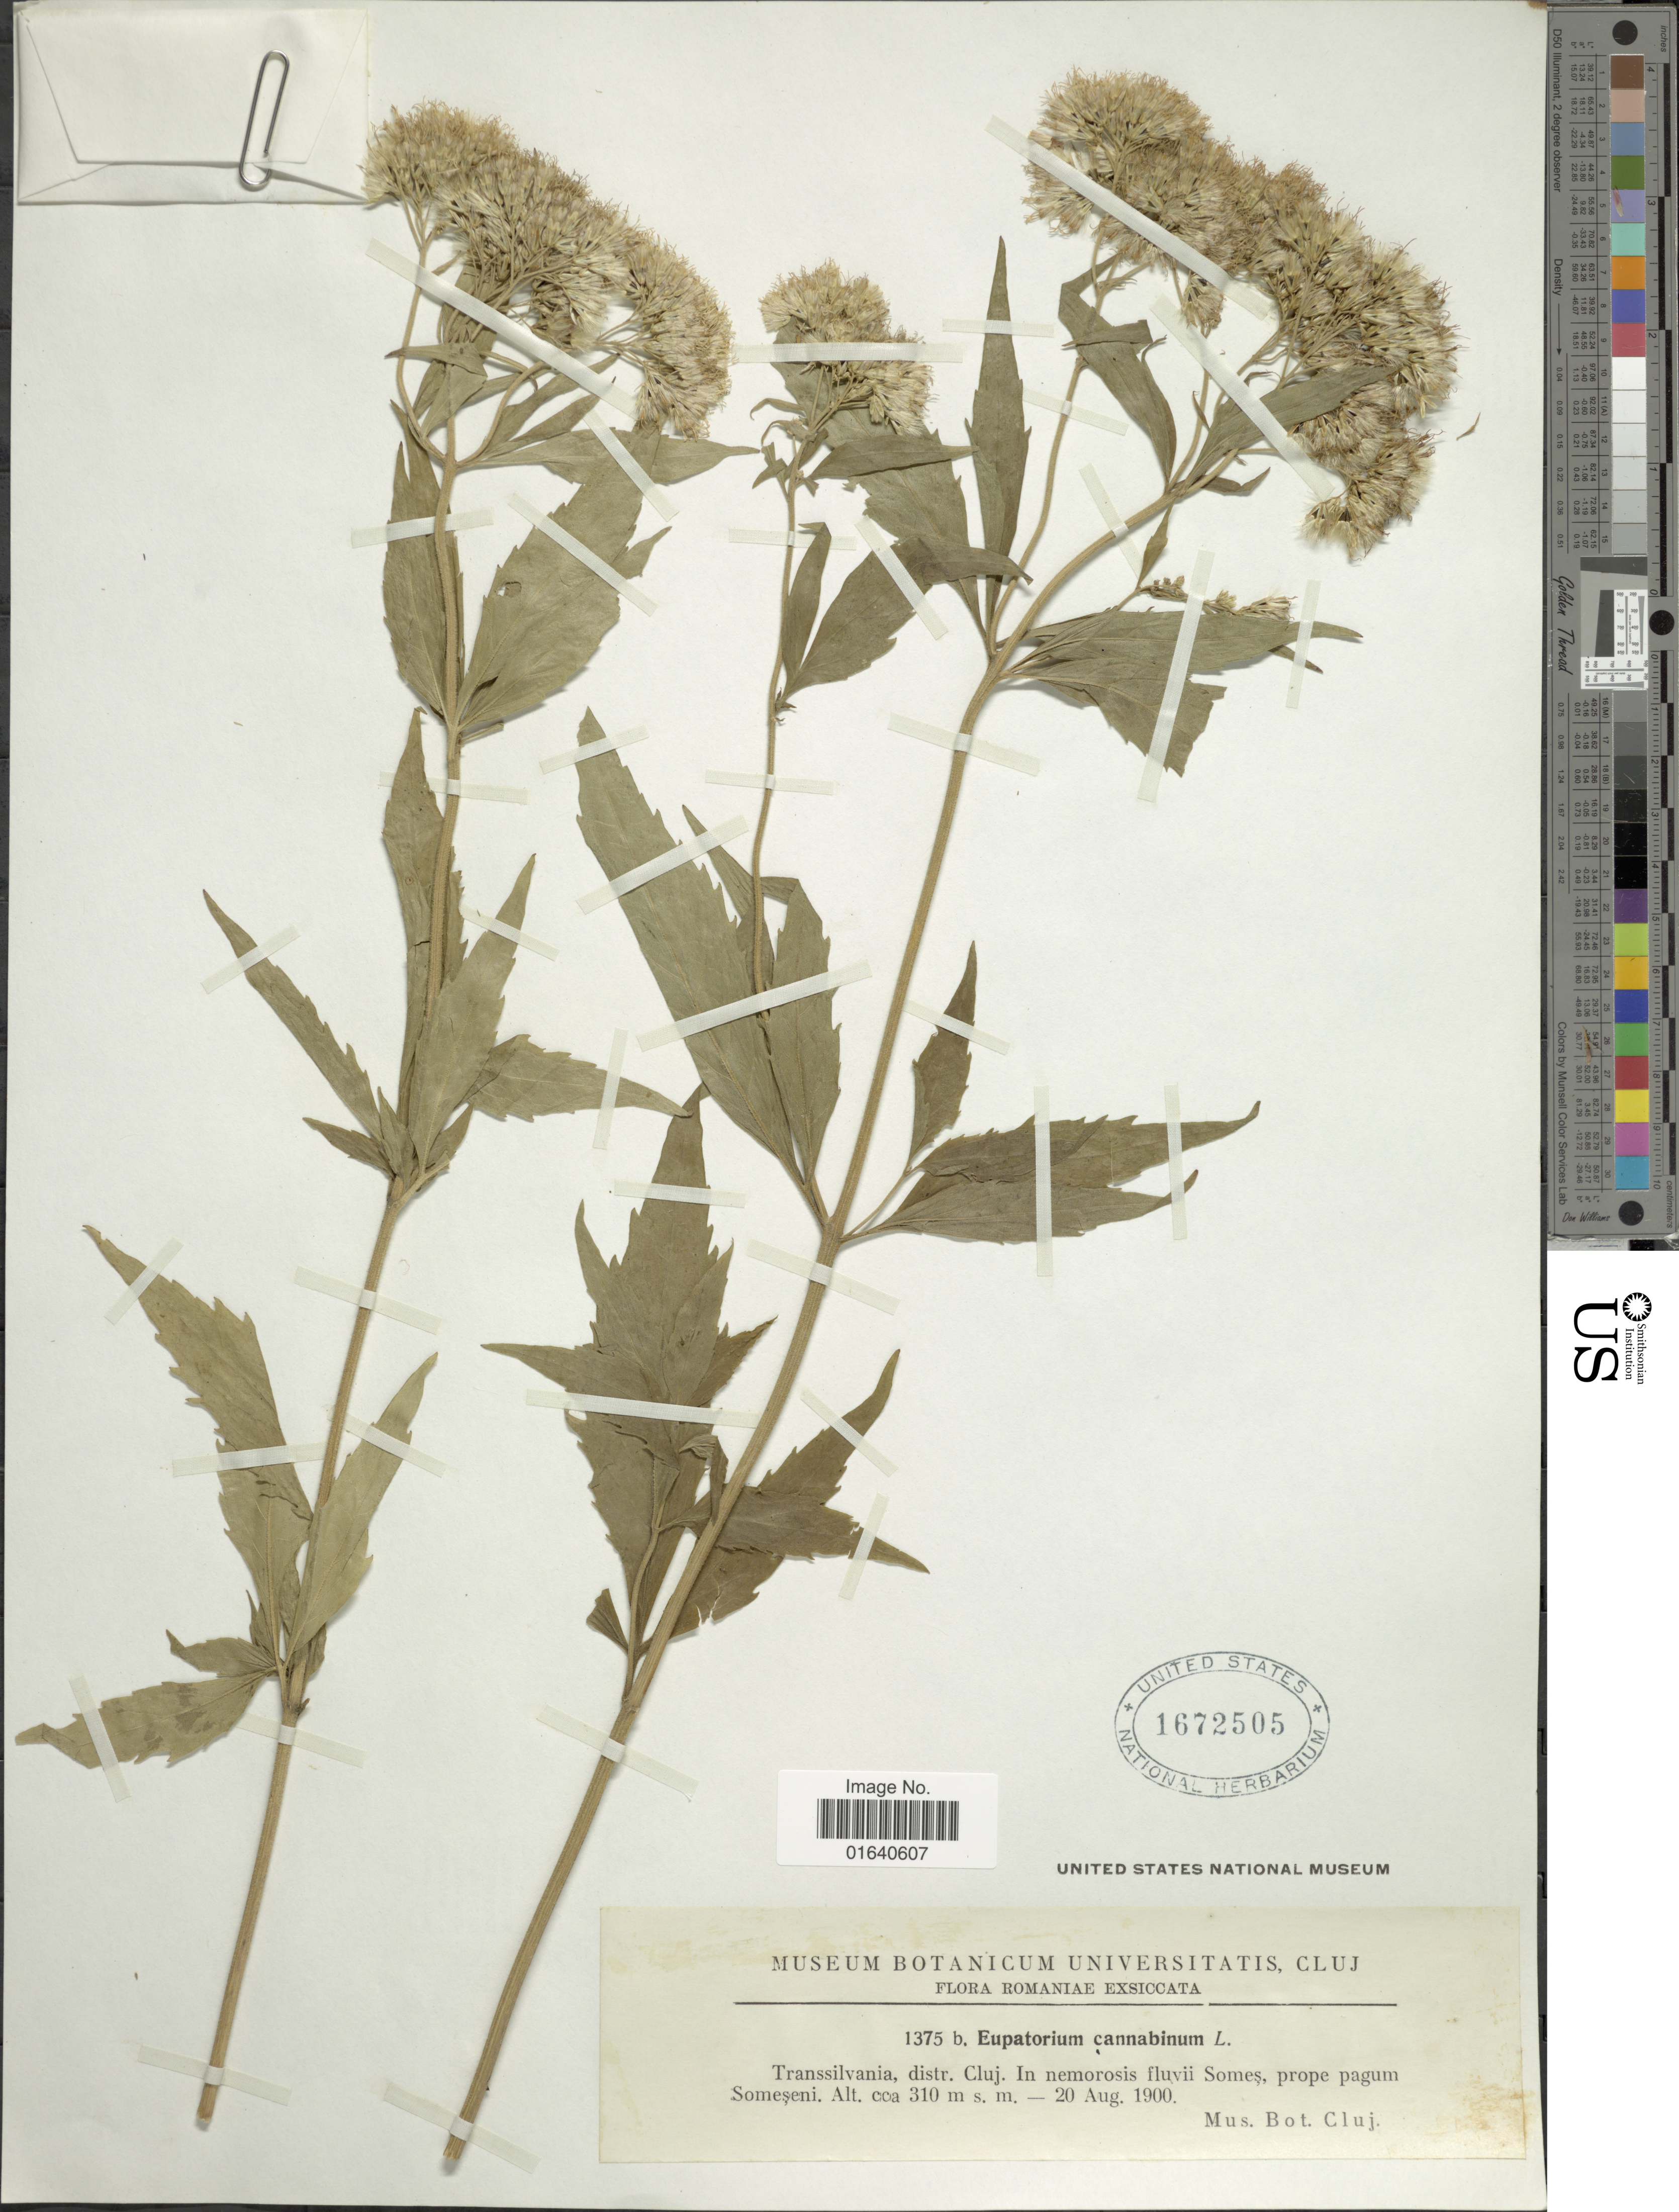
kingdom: Plantae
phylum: Tracheophyta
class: Magnoliopsida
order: Asterales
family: Asteraceae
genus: Eupatorium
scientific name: Eupatorium cannabinum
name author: L.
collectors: Mus. Bot. Cluj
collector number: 1375 b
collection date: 1900-08-20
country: Romania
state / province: Cluj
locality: Transsilvania, distr Cluj. In nemorobis fluvii Somes, prope pagum Someseni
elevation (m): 310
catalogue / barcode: US 1672505